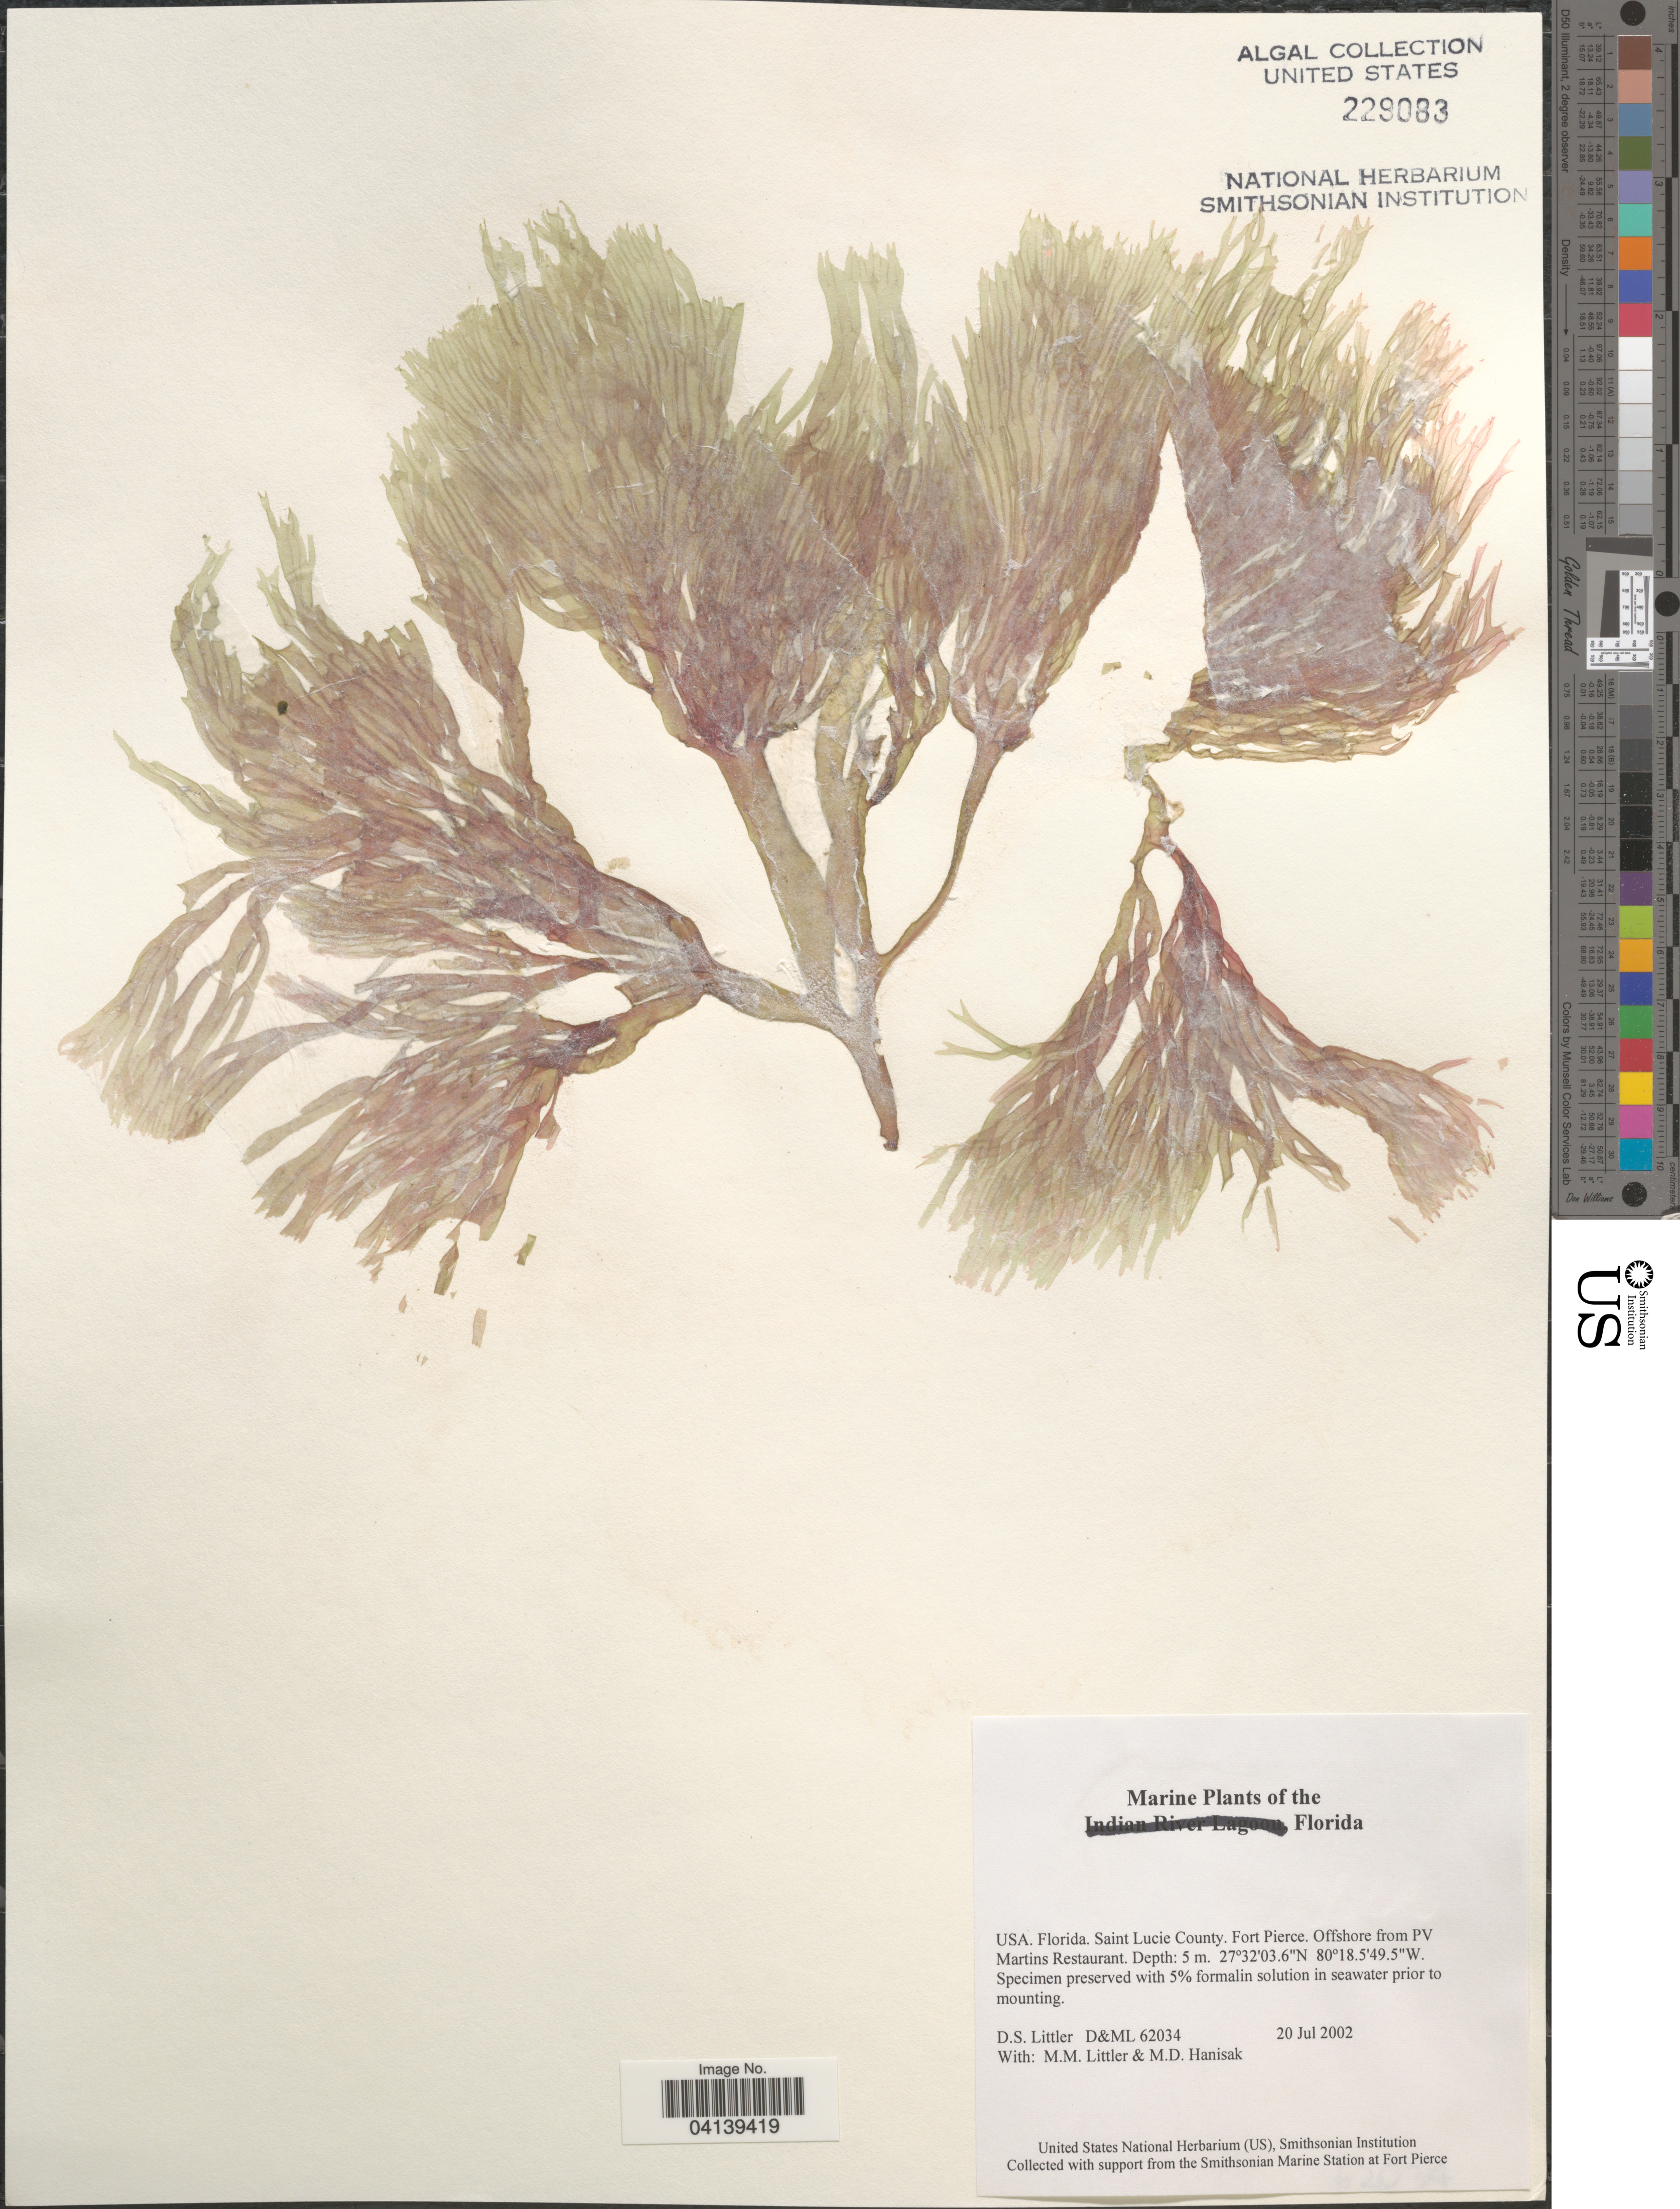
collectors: D. S. Littler & M. Hanisak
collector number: D&ML62034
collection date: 2002-07-20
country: United States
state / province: Florida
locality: Saint Lucie County. Fort Pierce. Offshore from PV Martins Restaurant.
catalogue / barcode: US 229083